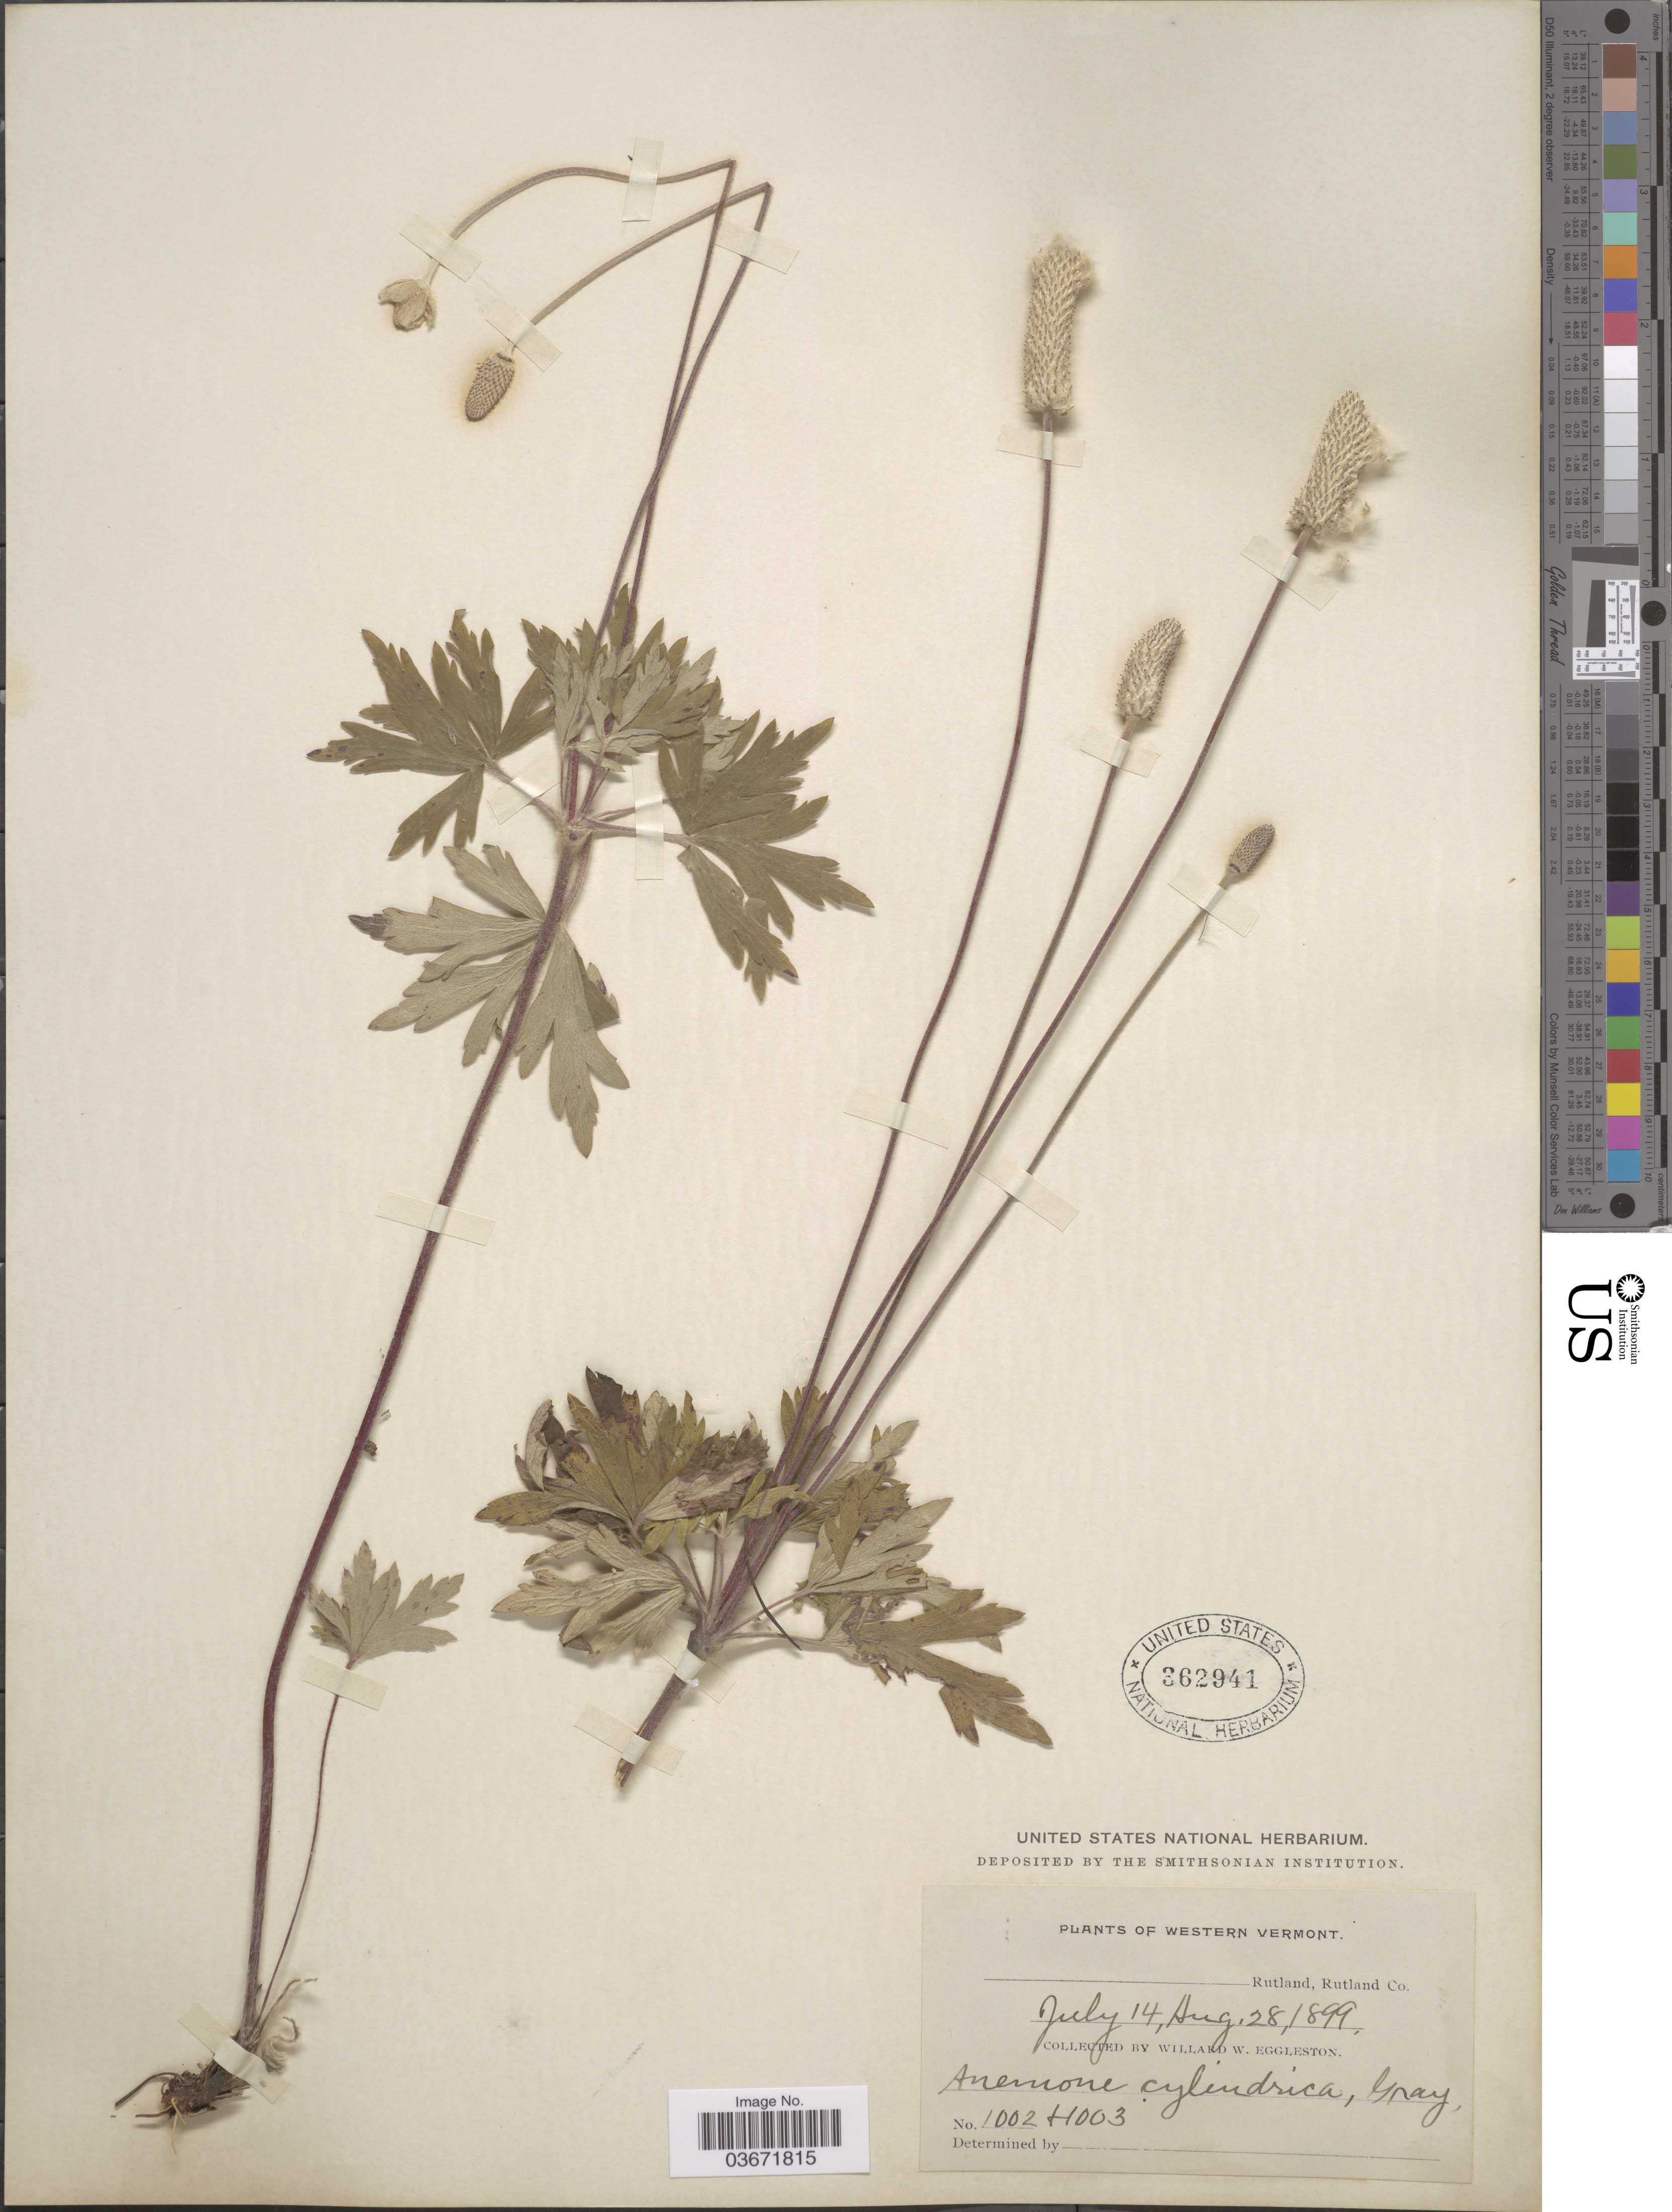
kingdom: Plantae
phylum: Tracheophyta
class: Magnoliopsida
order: Ranunculales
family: Ranunculaceae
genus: Anemone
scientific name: Anemone cylindrica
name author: A. Gray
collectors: W. W. Eggleston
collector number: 1002 & 1003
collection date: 1899-07-14/1899-08-28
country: United States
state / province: Vermont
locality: Western Vermont. Rutland, Rutland Co.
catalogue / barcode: US 362941